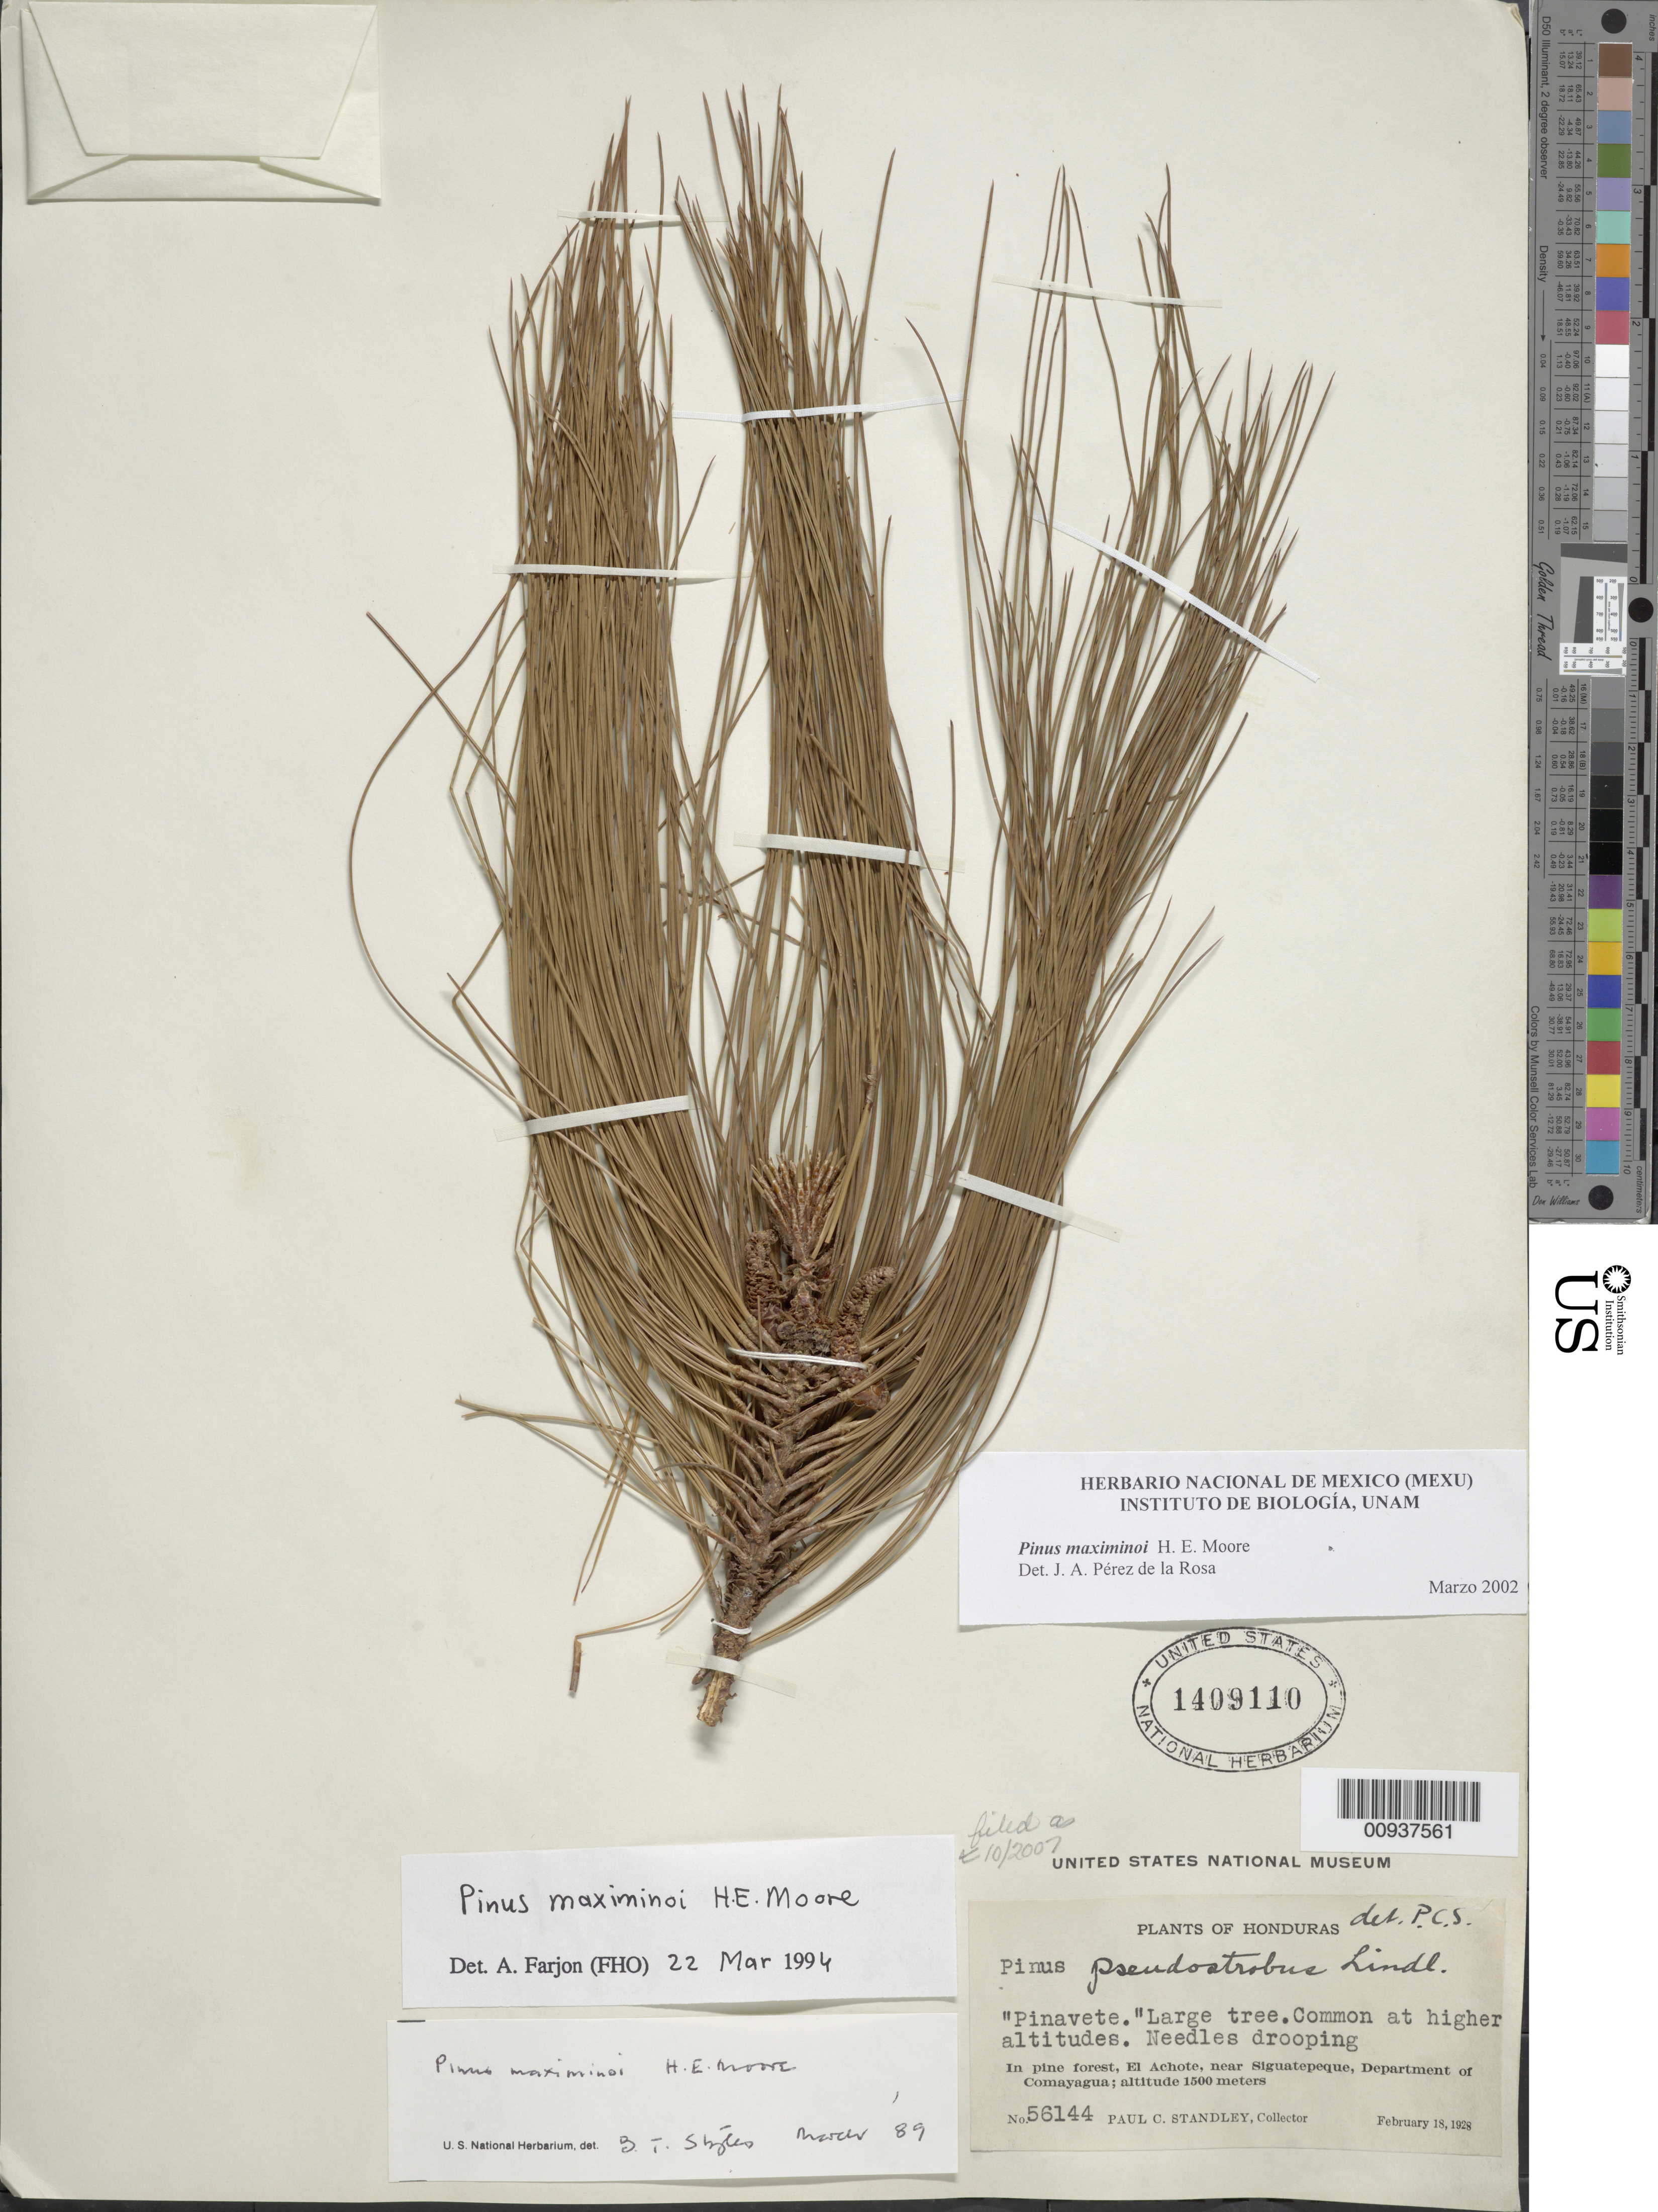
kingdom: Plantae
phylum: Tracheophyta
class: Pinopsida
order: Pinales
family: Pinaceae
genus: Pinus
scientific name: Pinus maximinoi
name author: H.E. Moore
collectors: P. C. Standley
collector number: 56144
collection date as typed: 18 Feb 1928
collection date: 1928-02-18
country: Honduras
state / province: Comayagua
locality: El Achote, near Siguatepeque.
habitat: In pine forest.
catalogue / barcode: US 1409110